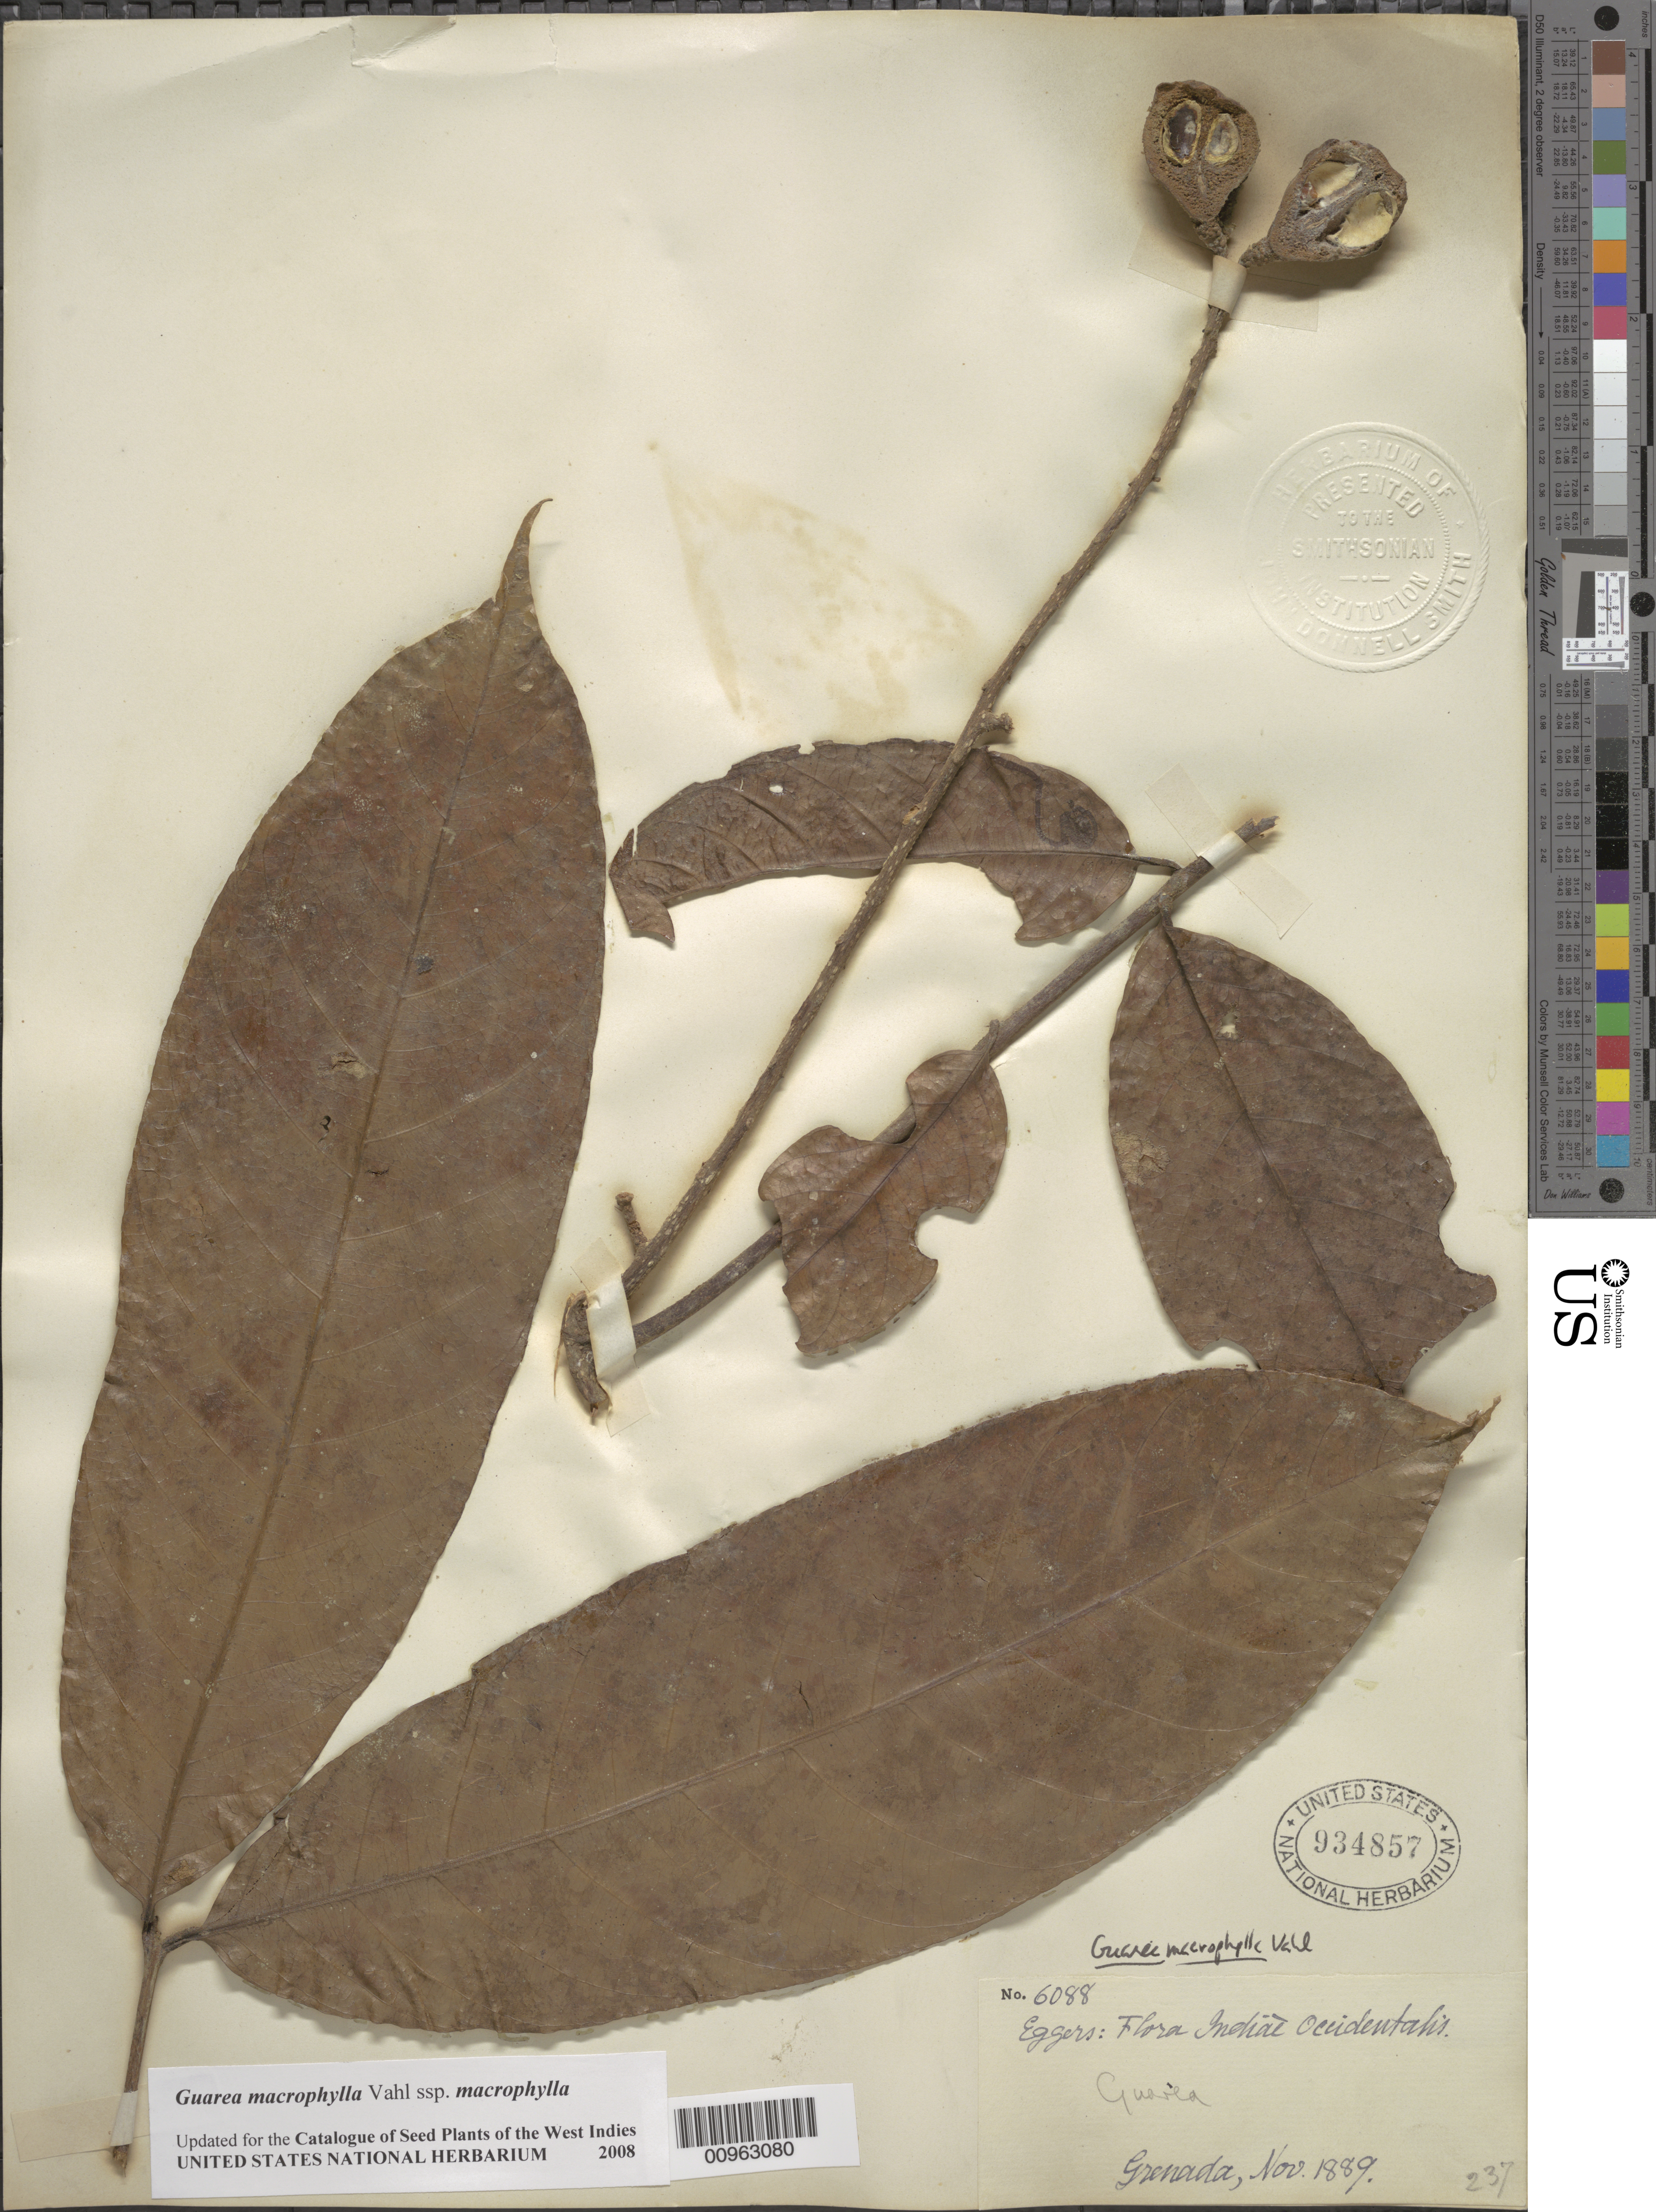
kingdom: Plantae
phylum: Tracheophyta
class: Magnoliopsida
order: Sapindales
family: Meliaceae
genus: Guarea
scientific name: Guarea macrophylla subsp. macrophylla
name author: Vahl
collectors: H. F. A. von Eggers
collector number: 6088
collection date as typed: Nov 1889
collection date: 1889-11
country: Grenada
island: Grenada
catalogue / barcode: US 934857